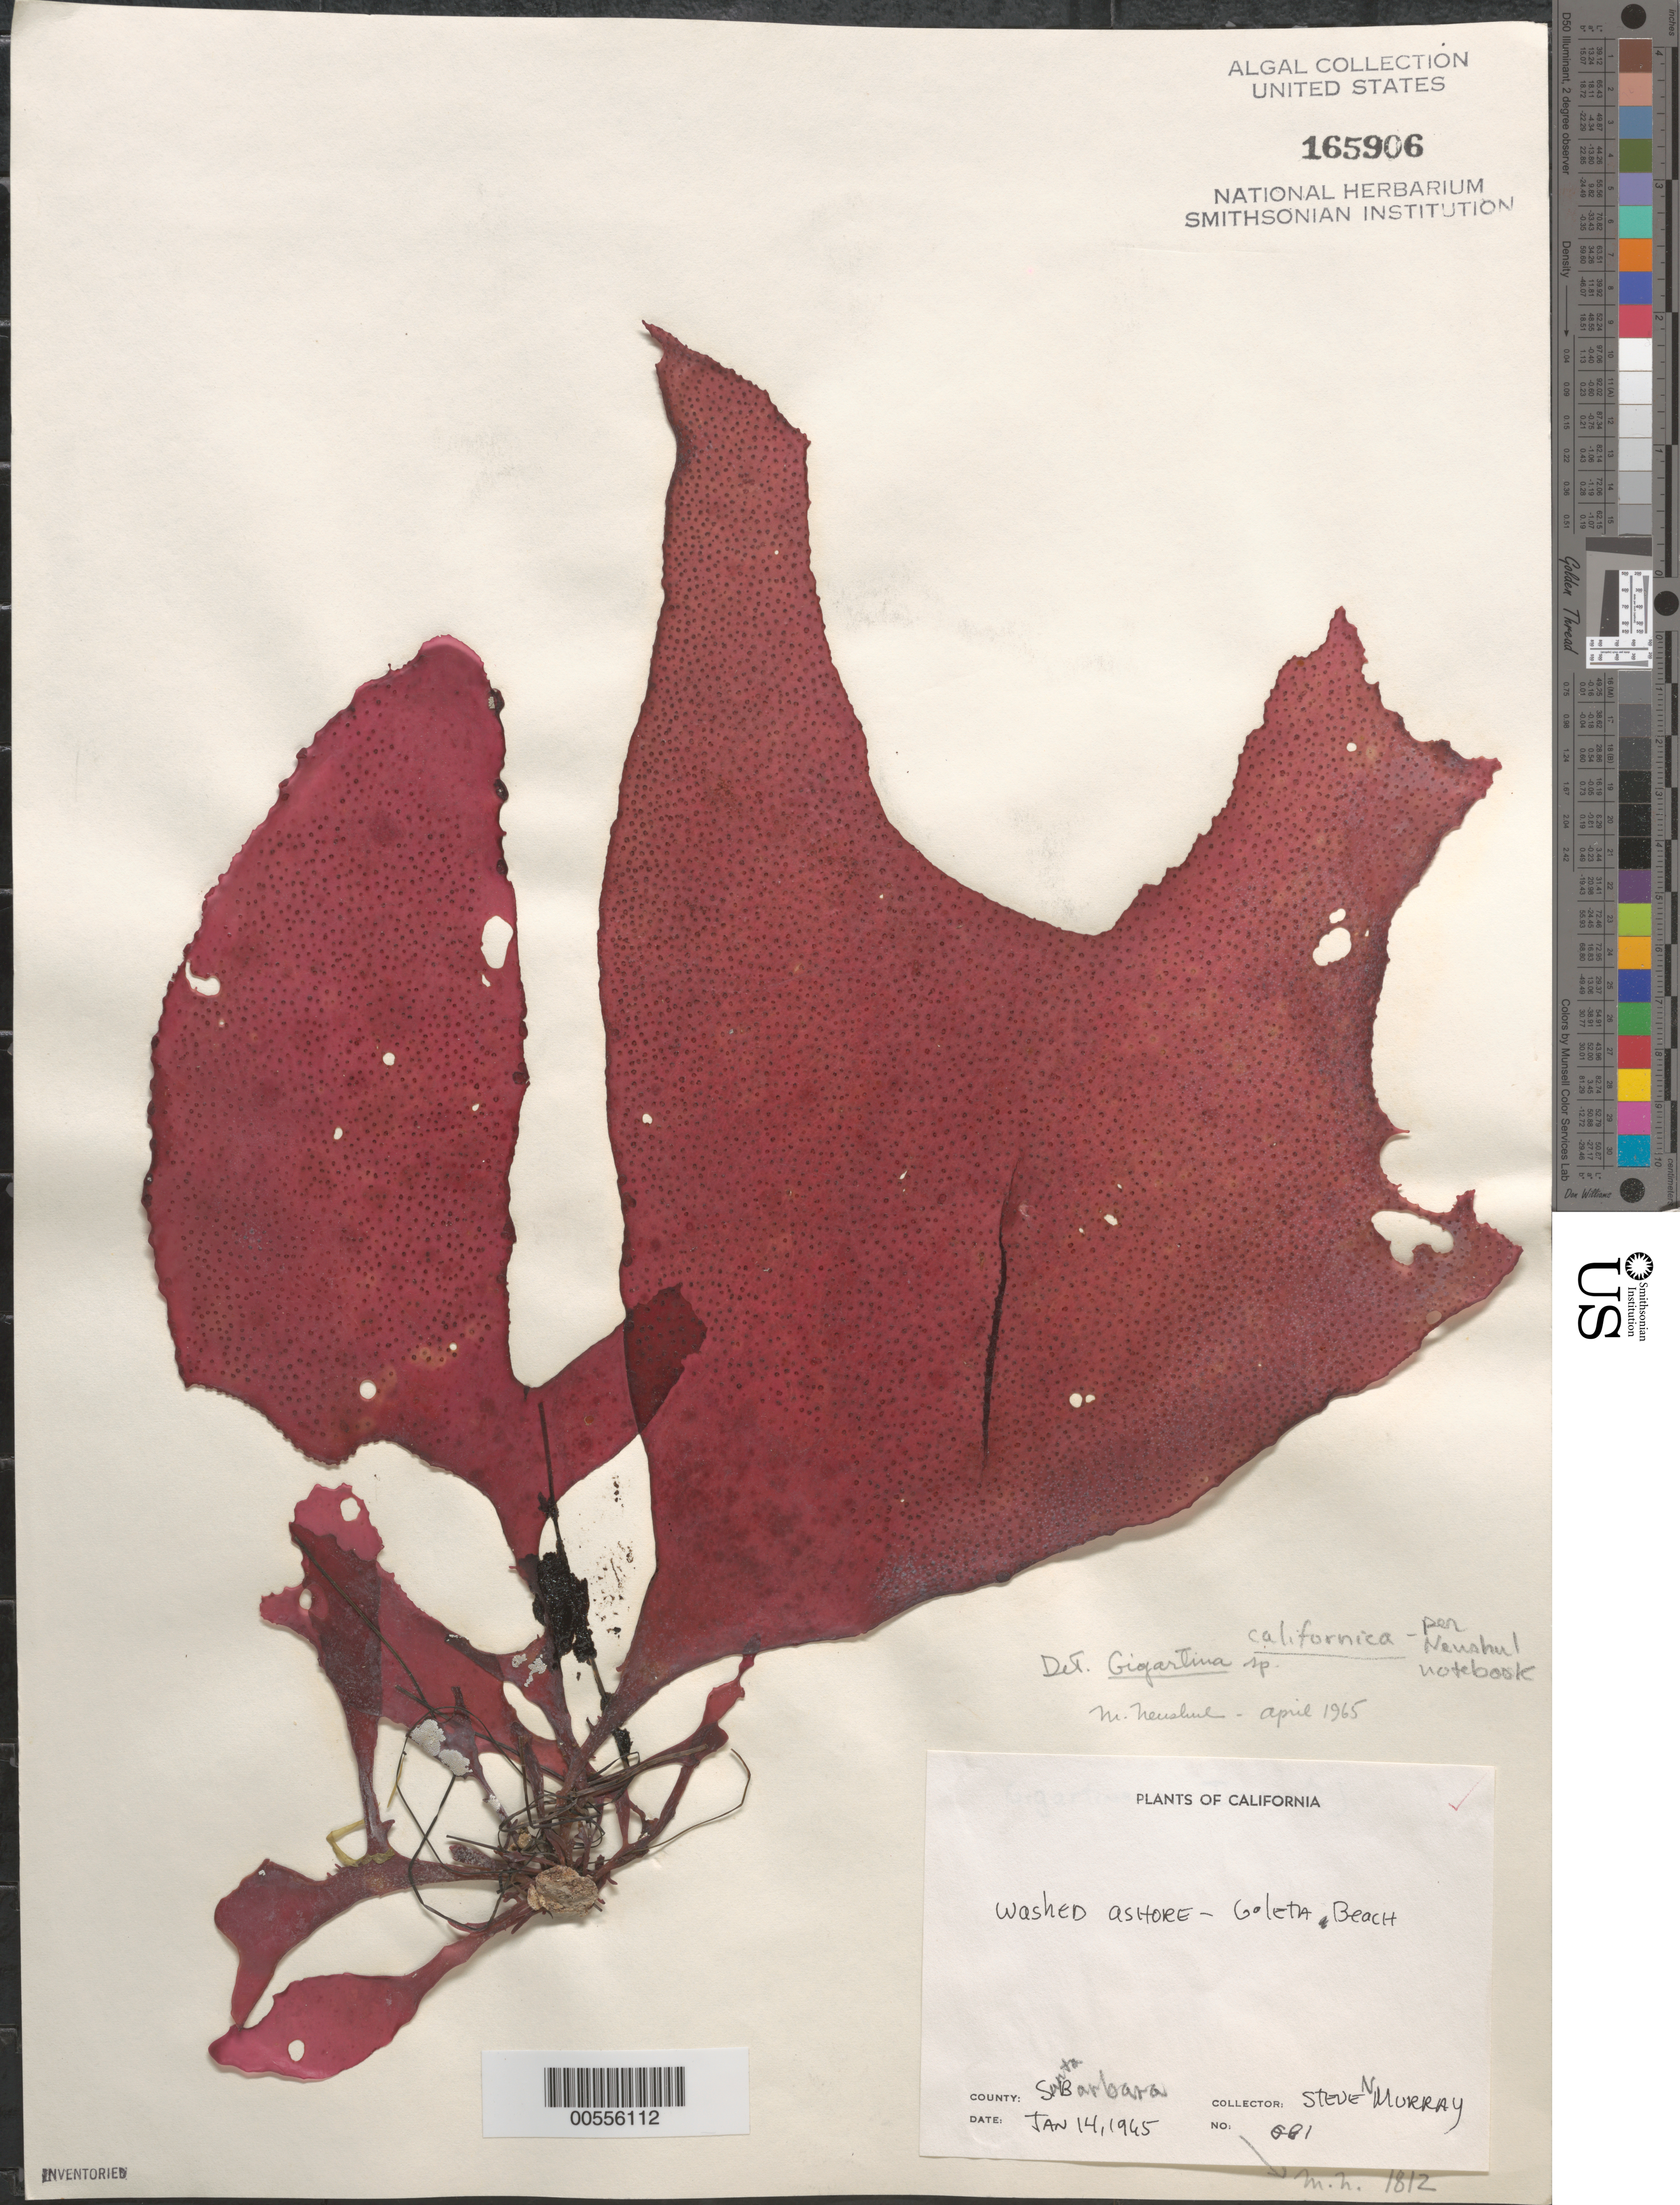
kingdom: Plantae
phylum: Rhodophyta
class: Florideophyceae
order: Gigartinales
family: Gigartinaceae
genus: Chondracanthus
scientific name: Chondracanthus corymbiferus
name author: (Kütz.) Guiry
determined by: Algae name updating Project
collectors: S. N. Murray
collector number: Neushul 1812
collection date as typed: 14 Jan 1965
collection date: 1965-01-14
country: United States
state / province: California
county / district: Santa Barbara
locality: Goleta Beach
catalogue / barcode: US 165906